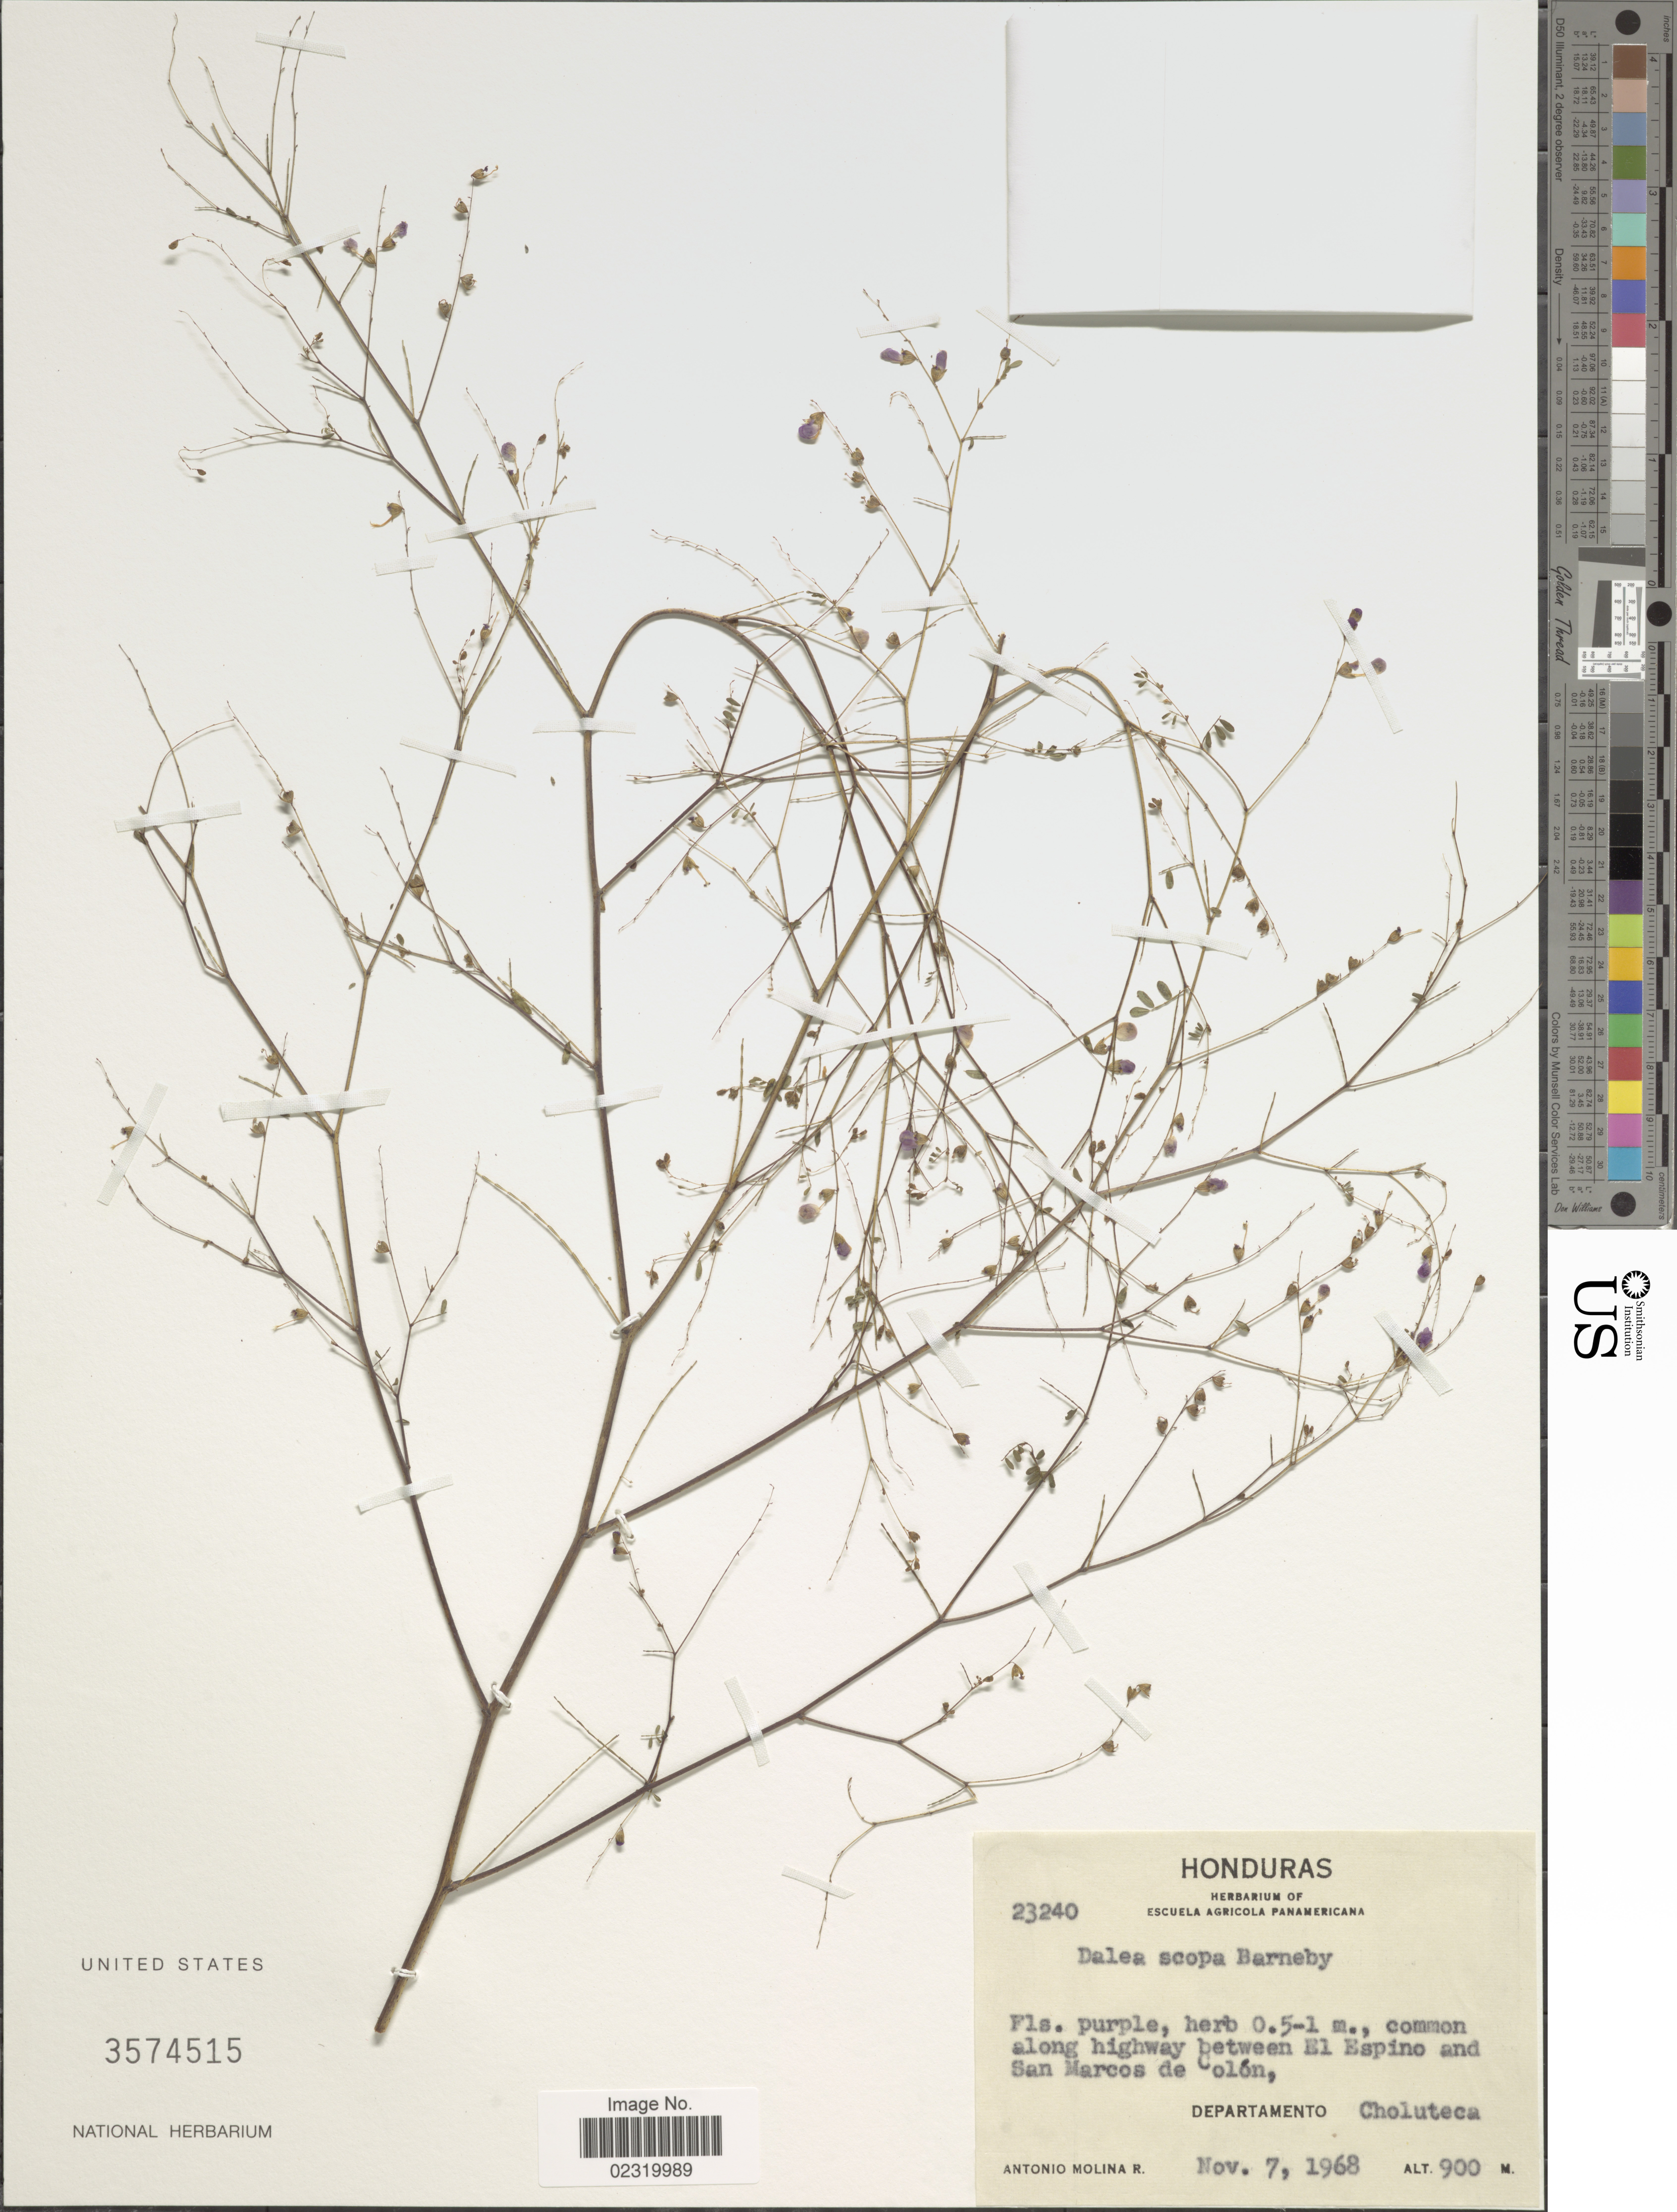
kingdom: Plantae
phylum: Tracheophyta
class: Magnoliopsida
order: Fabales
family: Fabaceae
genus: Dalea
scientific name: Dalea scopa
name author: Barneby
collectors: A. Molina R.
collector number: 23240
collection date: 1968-11-07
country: Honduras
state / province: Choluteca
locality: Along highway between El Espino and San Marcos de Colón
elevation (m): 900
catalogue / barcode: US 3574515